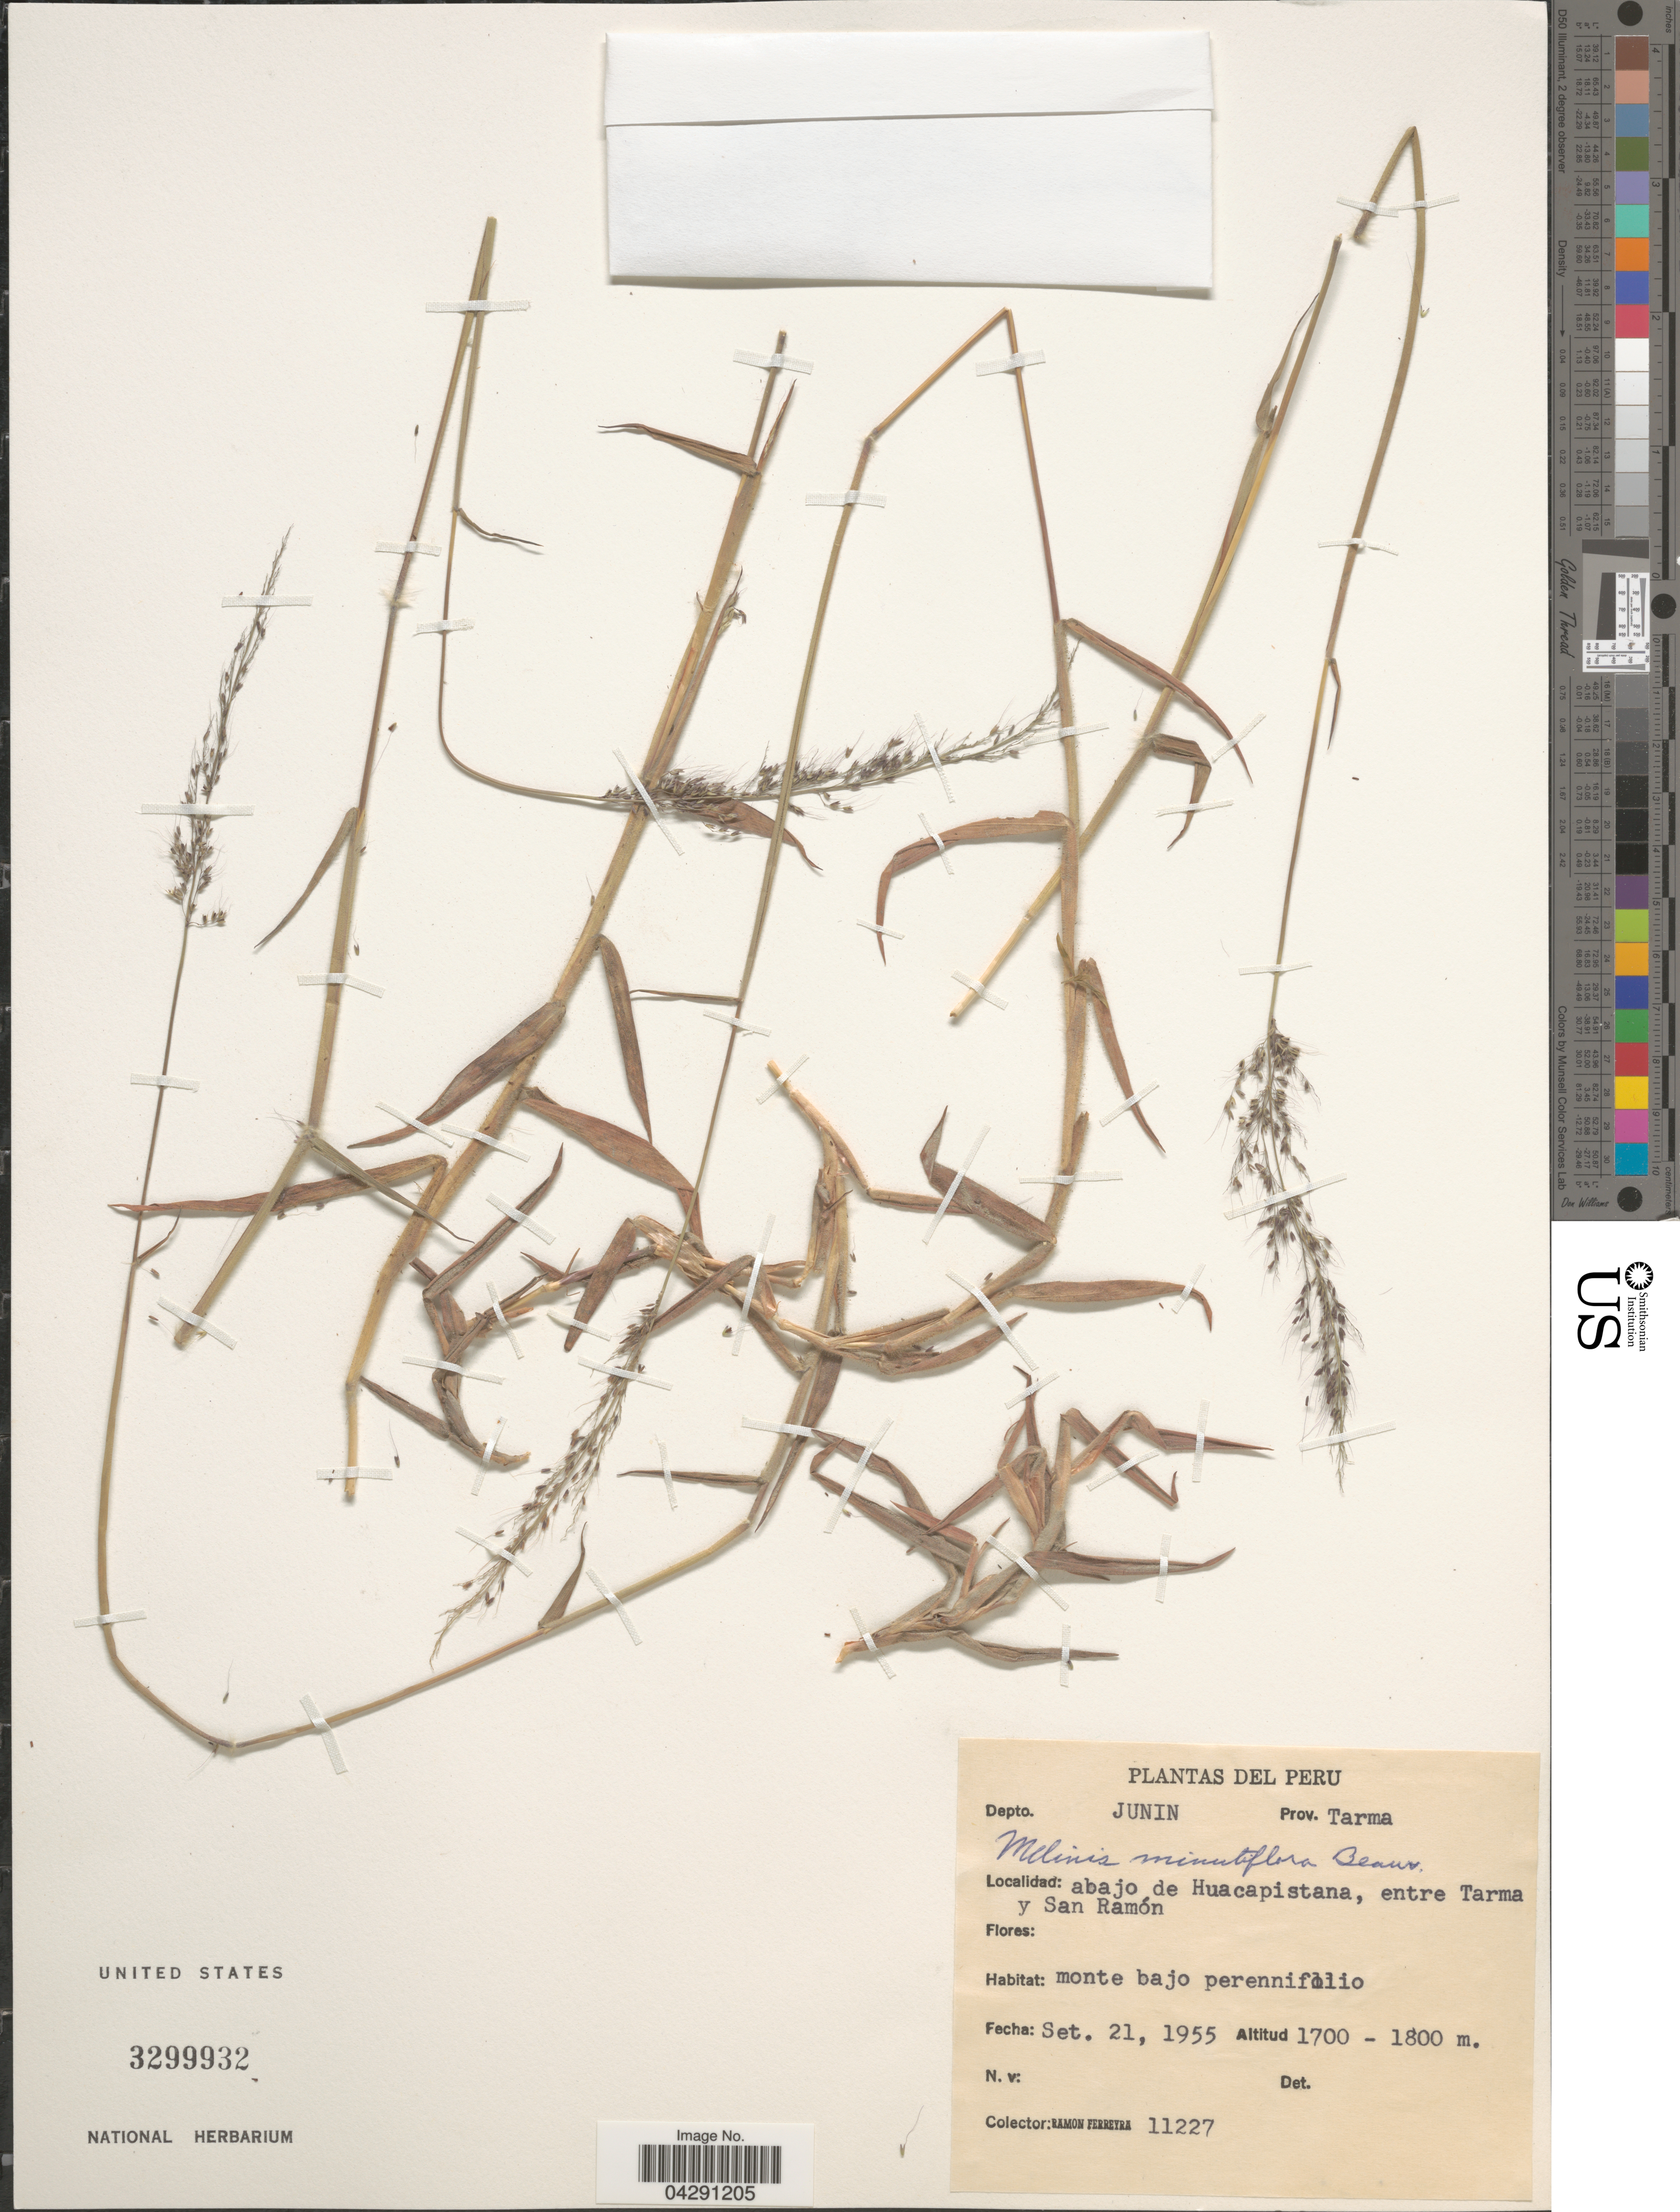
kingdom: Plantae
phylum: Tracheophyta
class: Liliopsida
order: Poales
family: Poaceae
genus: Melinis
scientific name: Melinis minutiflora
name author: P. Beauv.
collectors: R. A. Ferreyra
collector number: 11227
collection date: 1955-09-21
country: Peru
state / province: Junín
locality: Depto. Junin. Prov. Tarma. Abajo de Huacapistana, entre Tarma y San Ramón.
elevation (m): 1700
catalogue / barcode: US 3299932